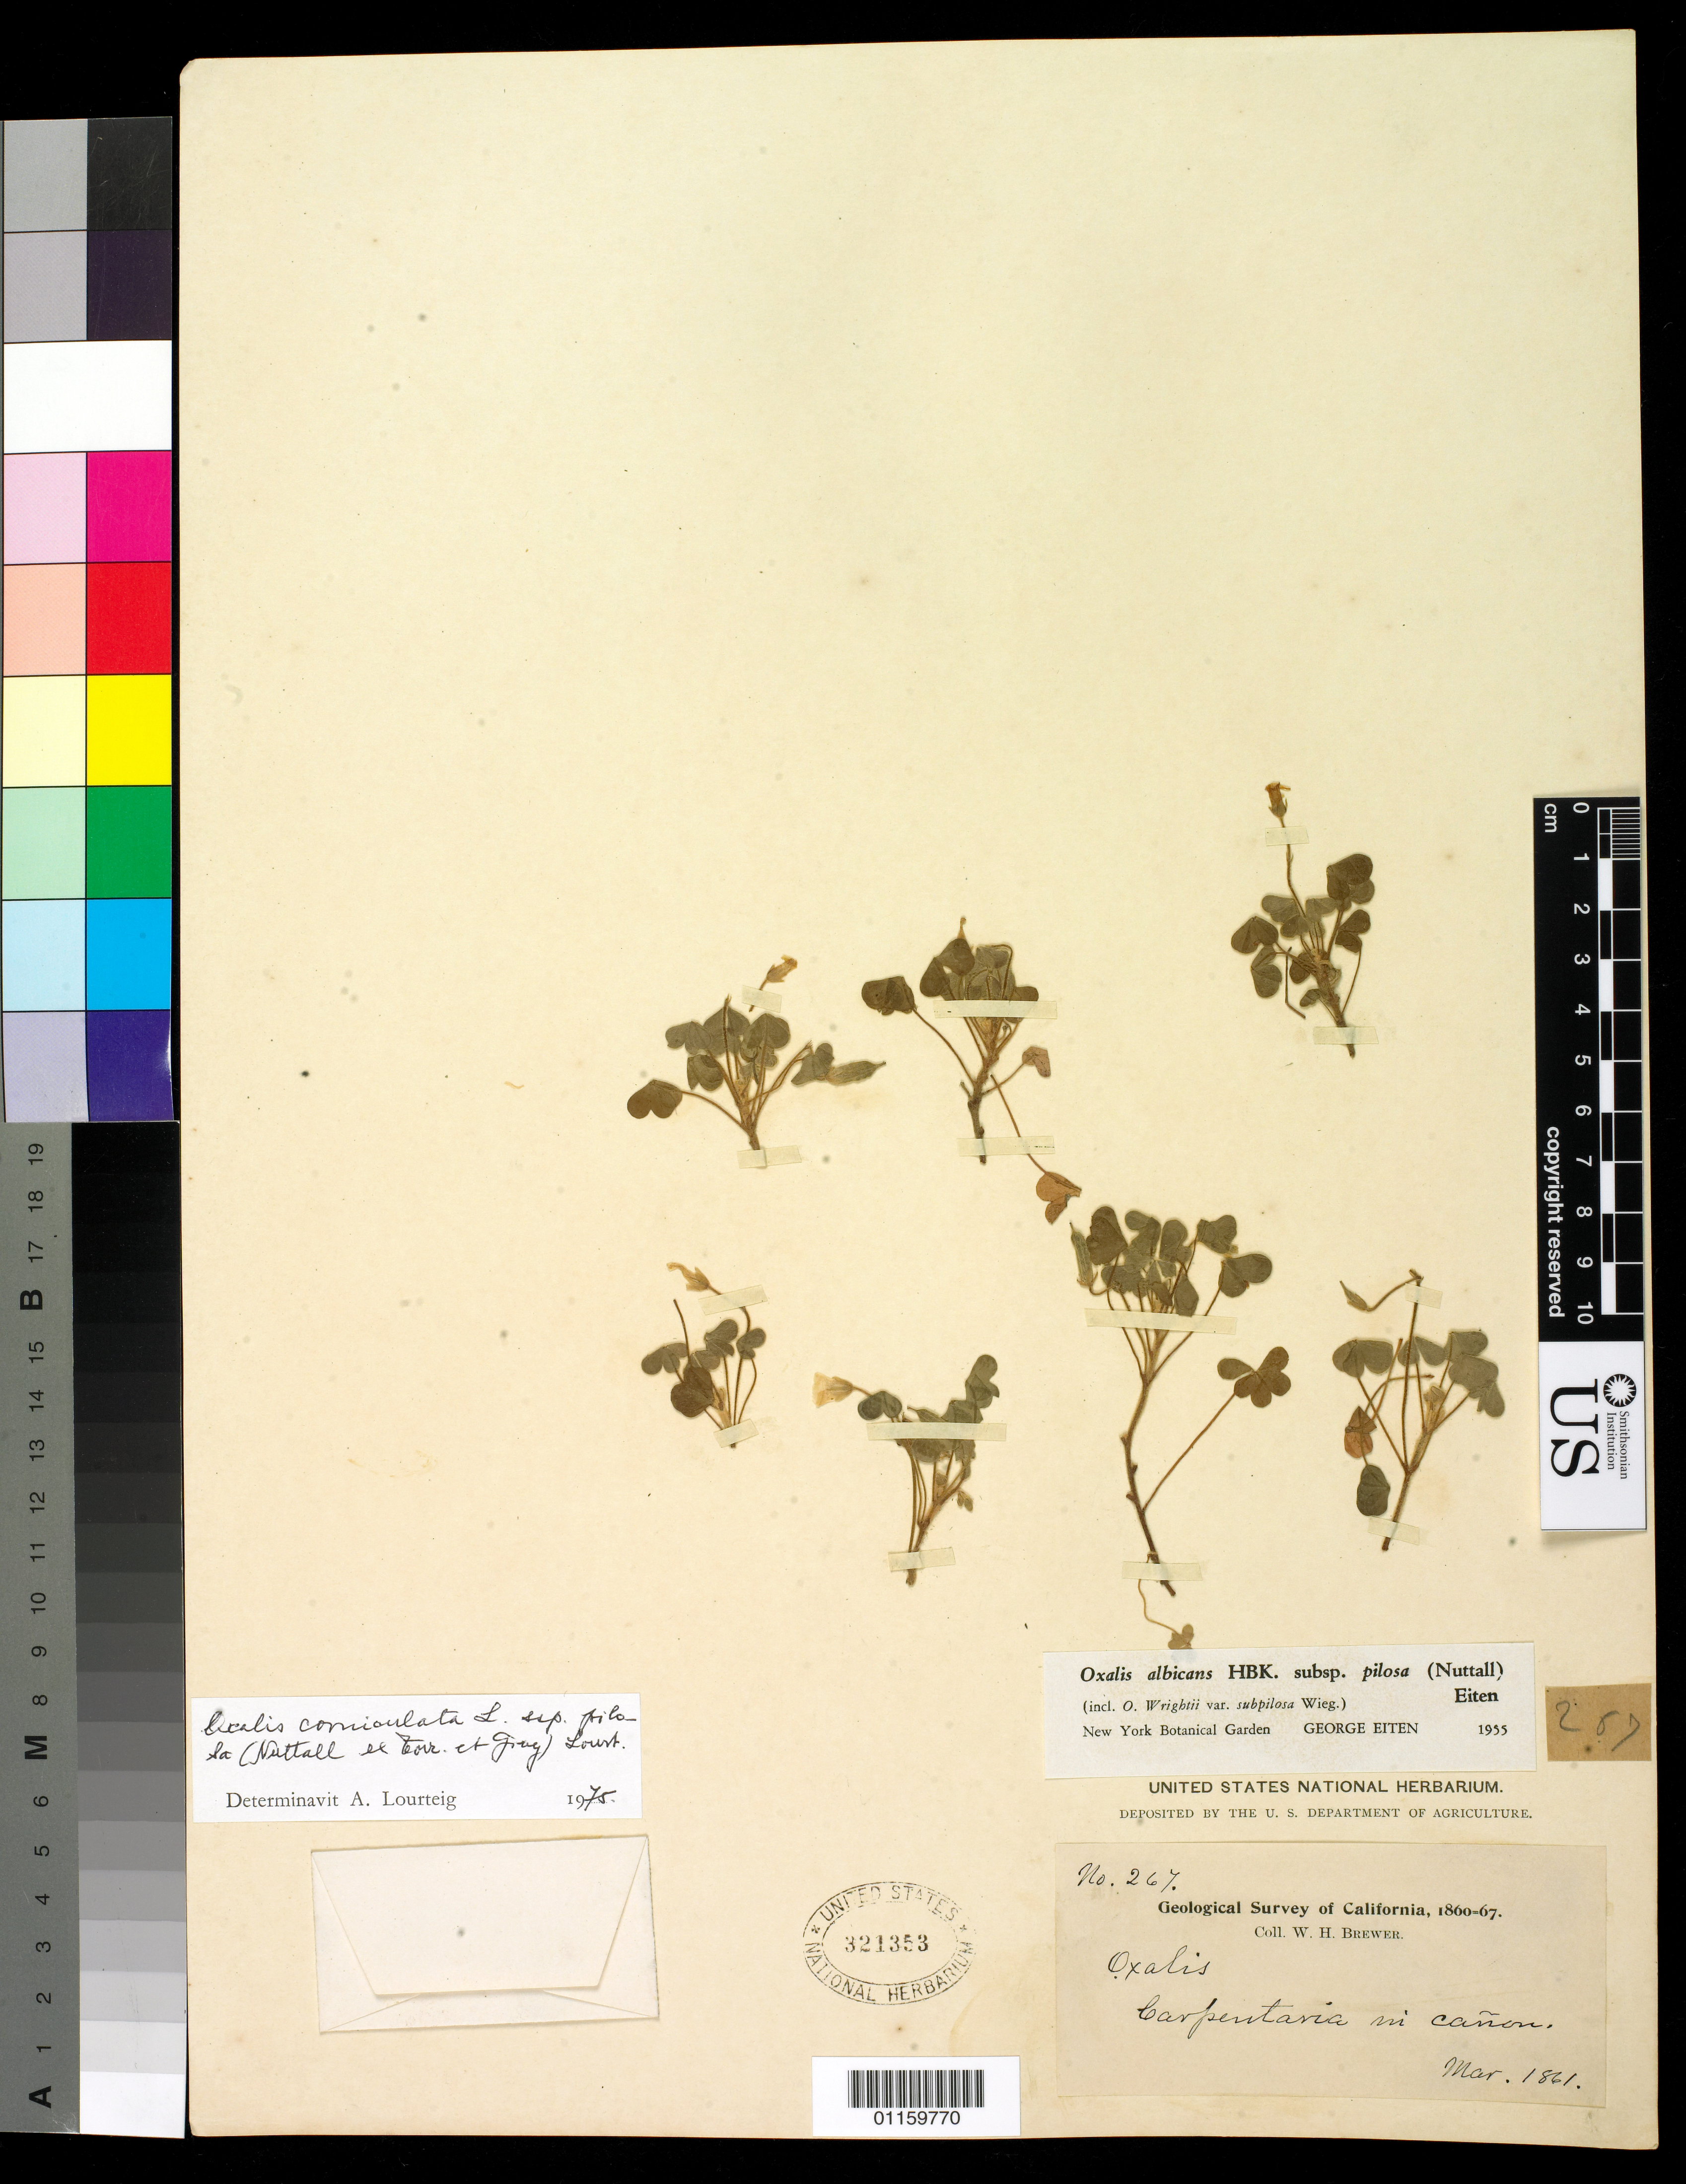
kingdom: Plantae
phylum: Tracheophyta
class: Magnoliopsida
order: Oxalidales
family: Oxalidaceae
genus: Oxalis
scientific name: Oxalis corniculata subsp. pilosa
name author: (Nutt.) Lourteig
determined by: Lourteig, A.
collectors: W. H. Brewer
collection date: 1861-03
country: United States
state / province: California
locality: Carpentaria in canyon.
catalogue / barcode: US 321353